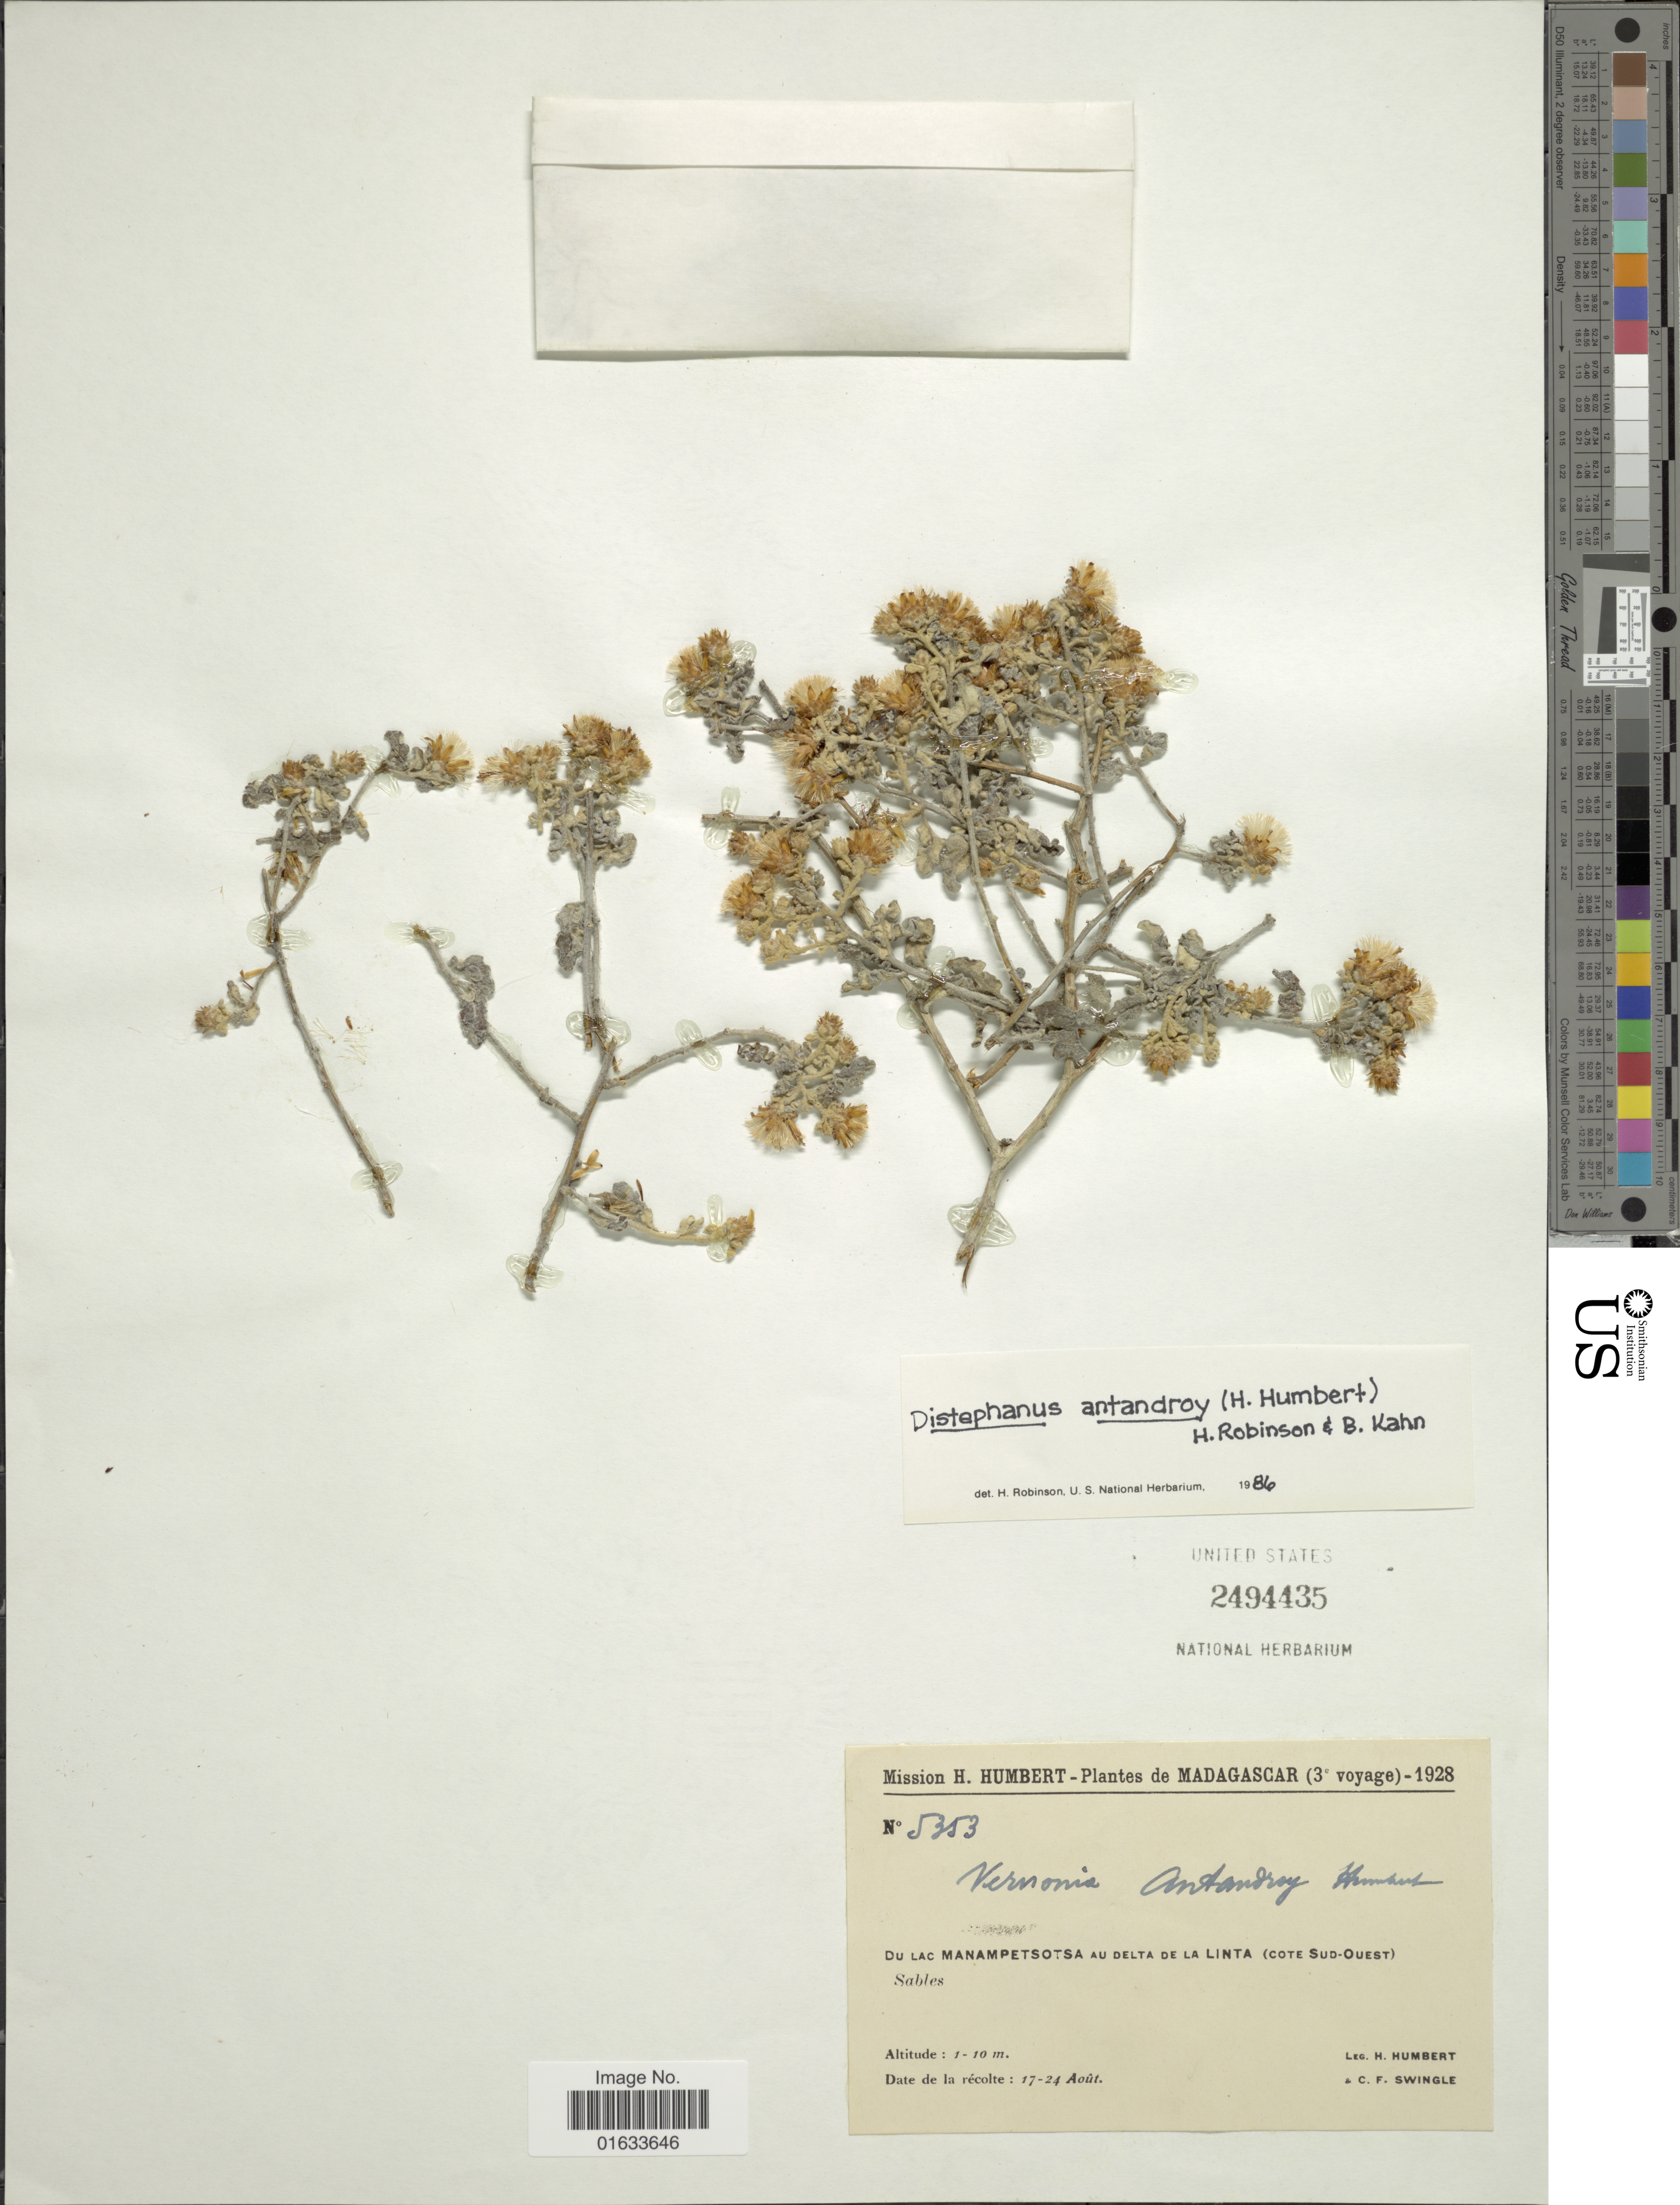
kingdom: Plantae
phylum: Tracheophyta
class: Magnoliopsida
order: Asterales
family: Asteraceae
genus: Distephanus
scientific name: Distephanus antandroy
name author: (Humbert) H. Rob. & B. Kahn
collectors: H. Humbert & C. Swingle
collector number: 5353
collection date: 1928-08-17/1928-08-24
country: Madagascar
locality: Du Lac Manampetsotsa au Delta de la Linta (Cote Sud-Ouest).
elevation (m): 1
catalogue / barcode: US 2494435